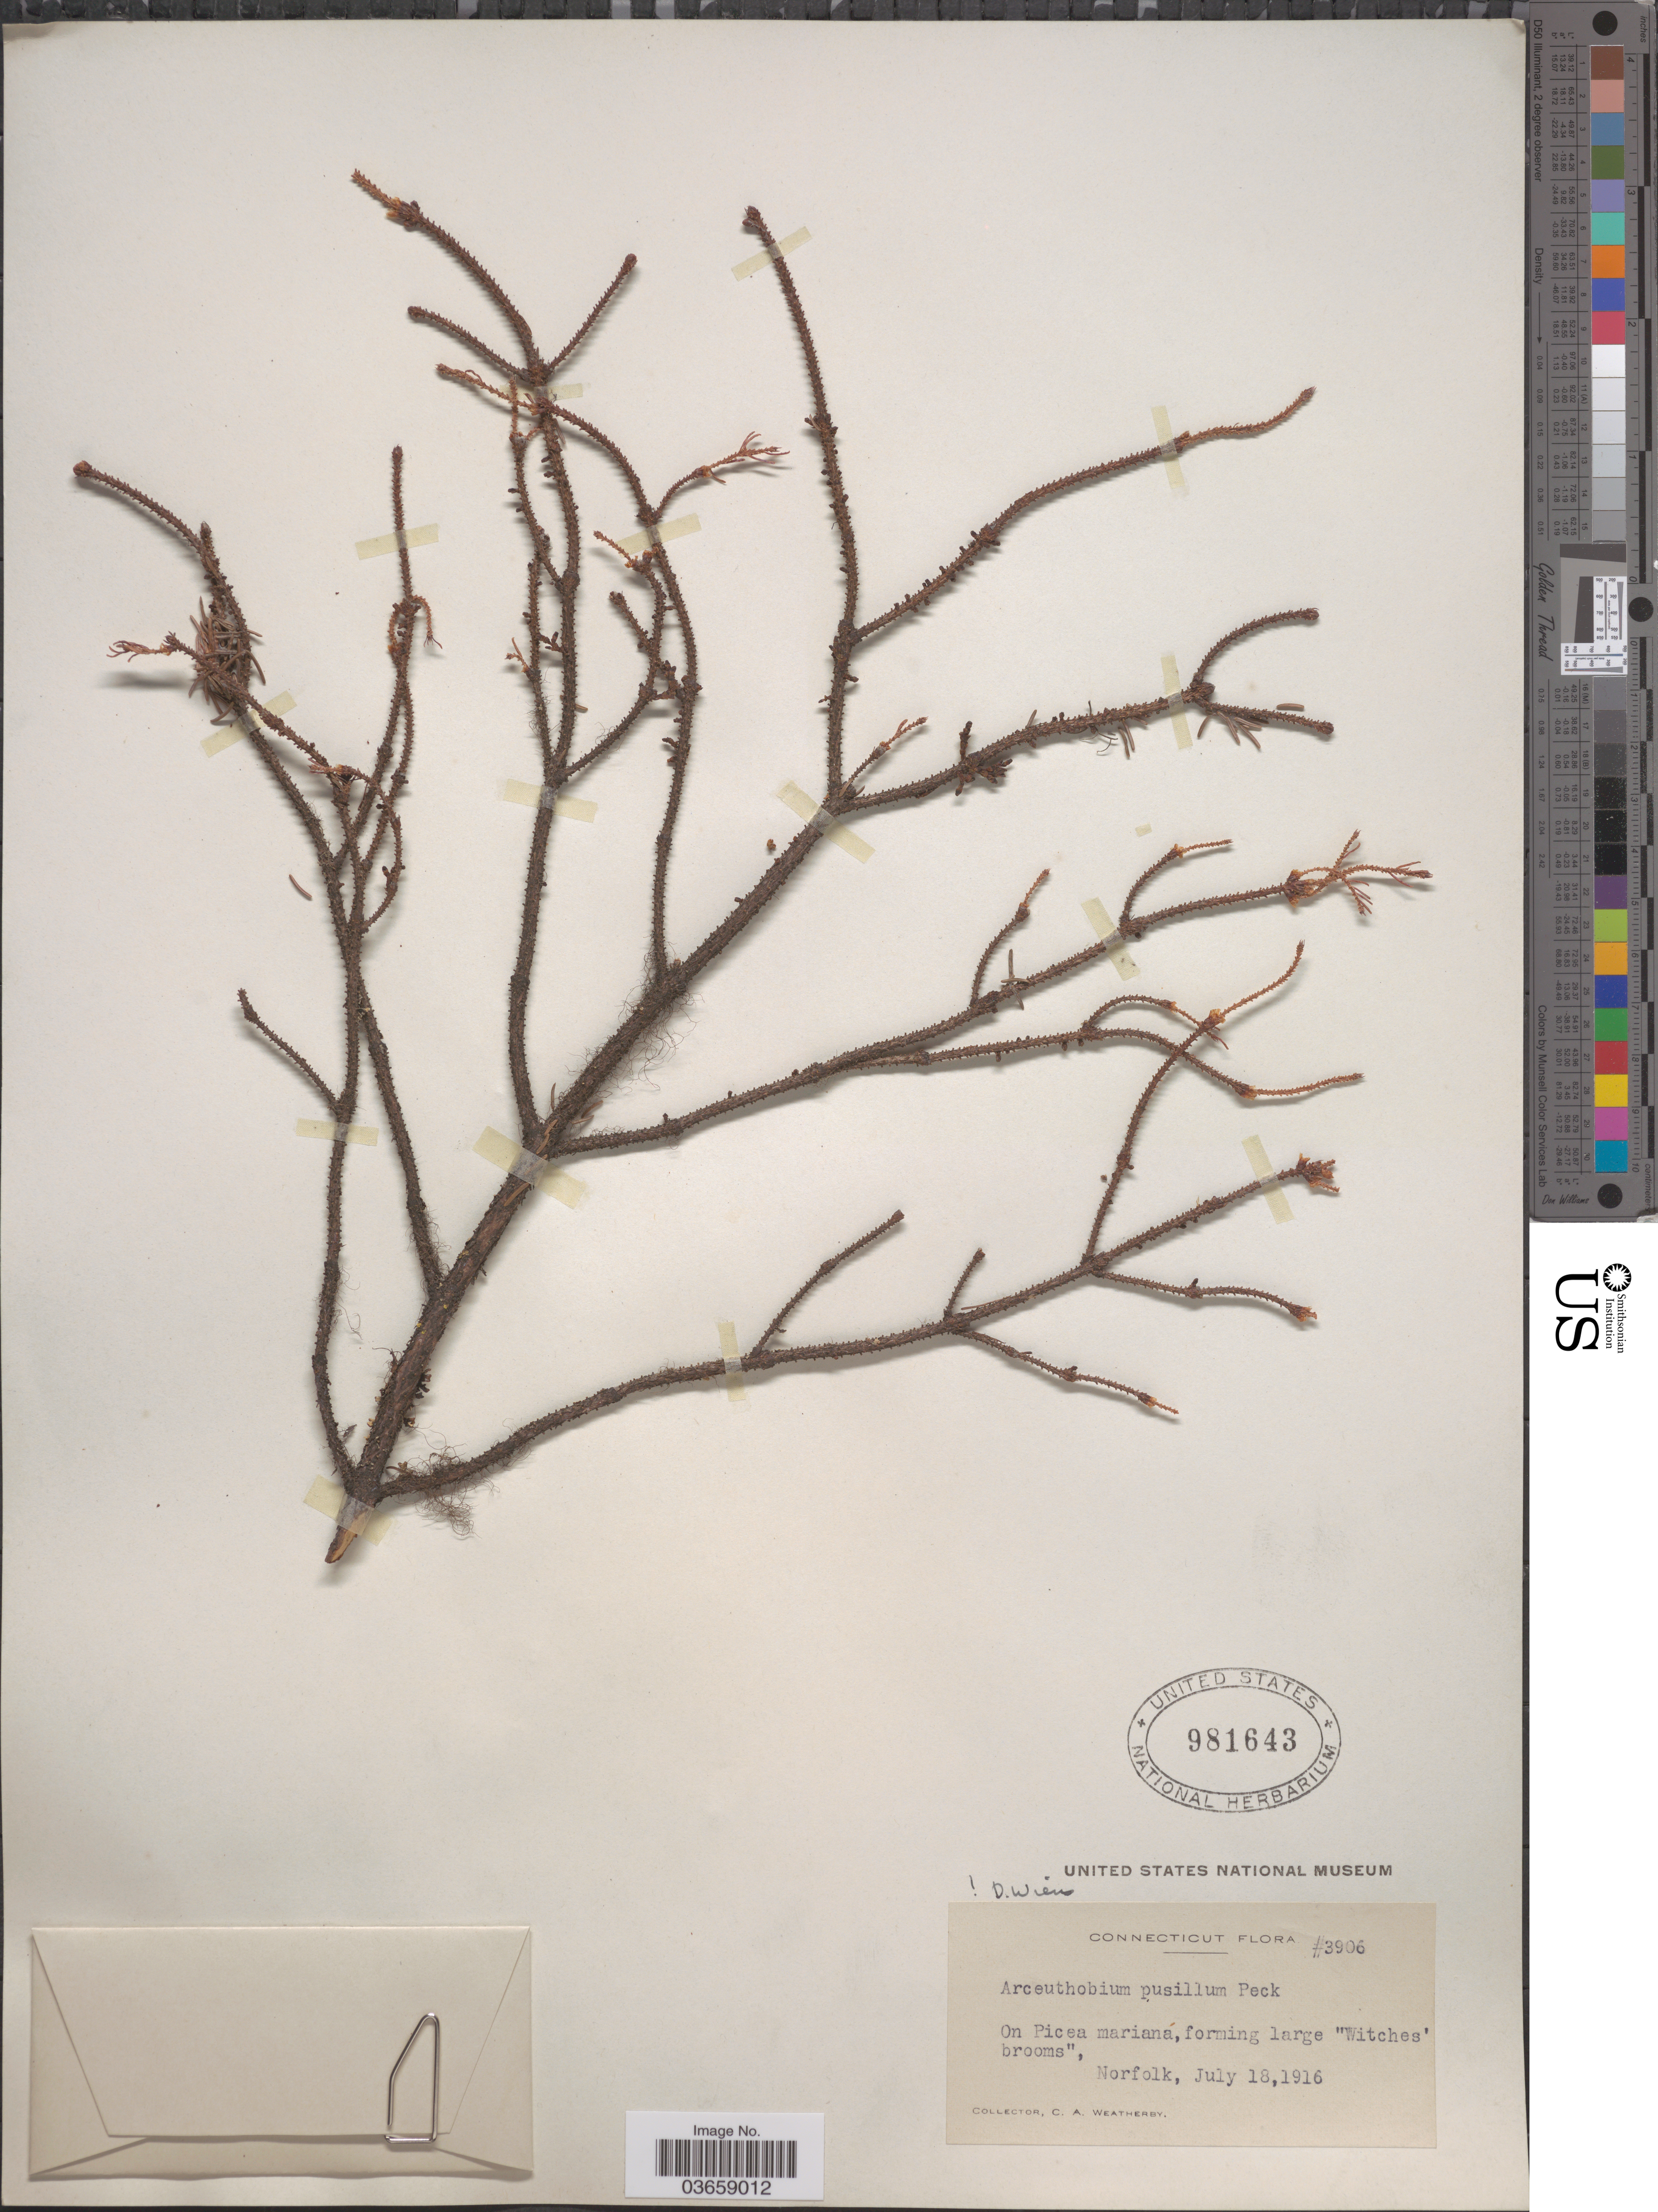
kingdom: Plantae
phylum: Tracheophyta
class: Magnoliopsida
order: Santalales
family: Viscaceae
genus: Arceuthobium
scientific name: Arceuthobium pusillum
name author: Peck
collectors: C. A. Weatherby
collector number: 3906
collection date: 1916-07-18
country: United States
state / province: Connecticut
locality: Norfolk.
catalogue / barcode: US 981643